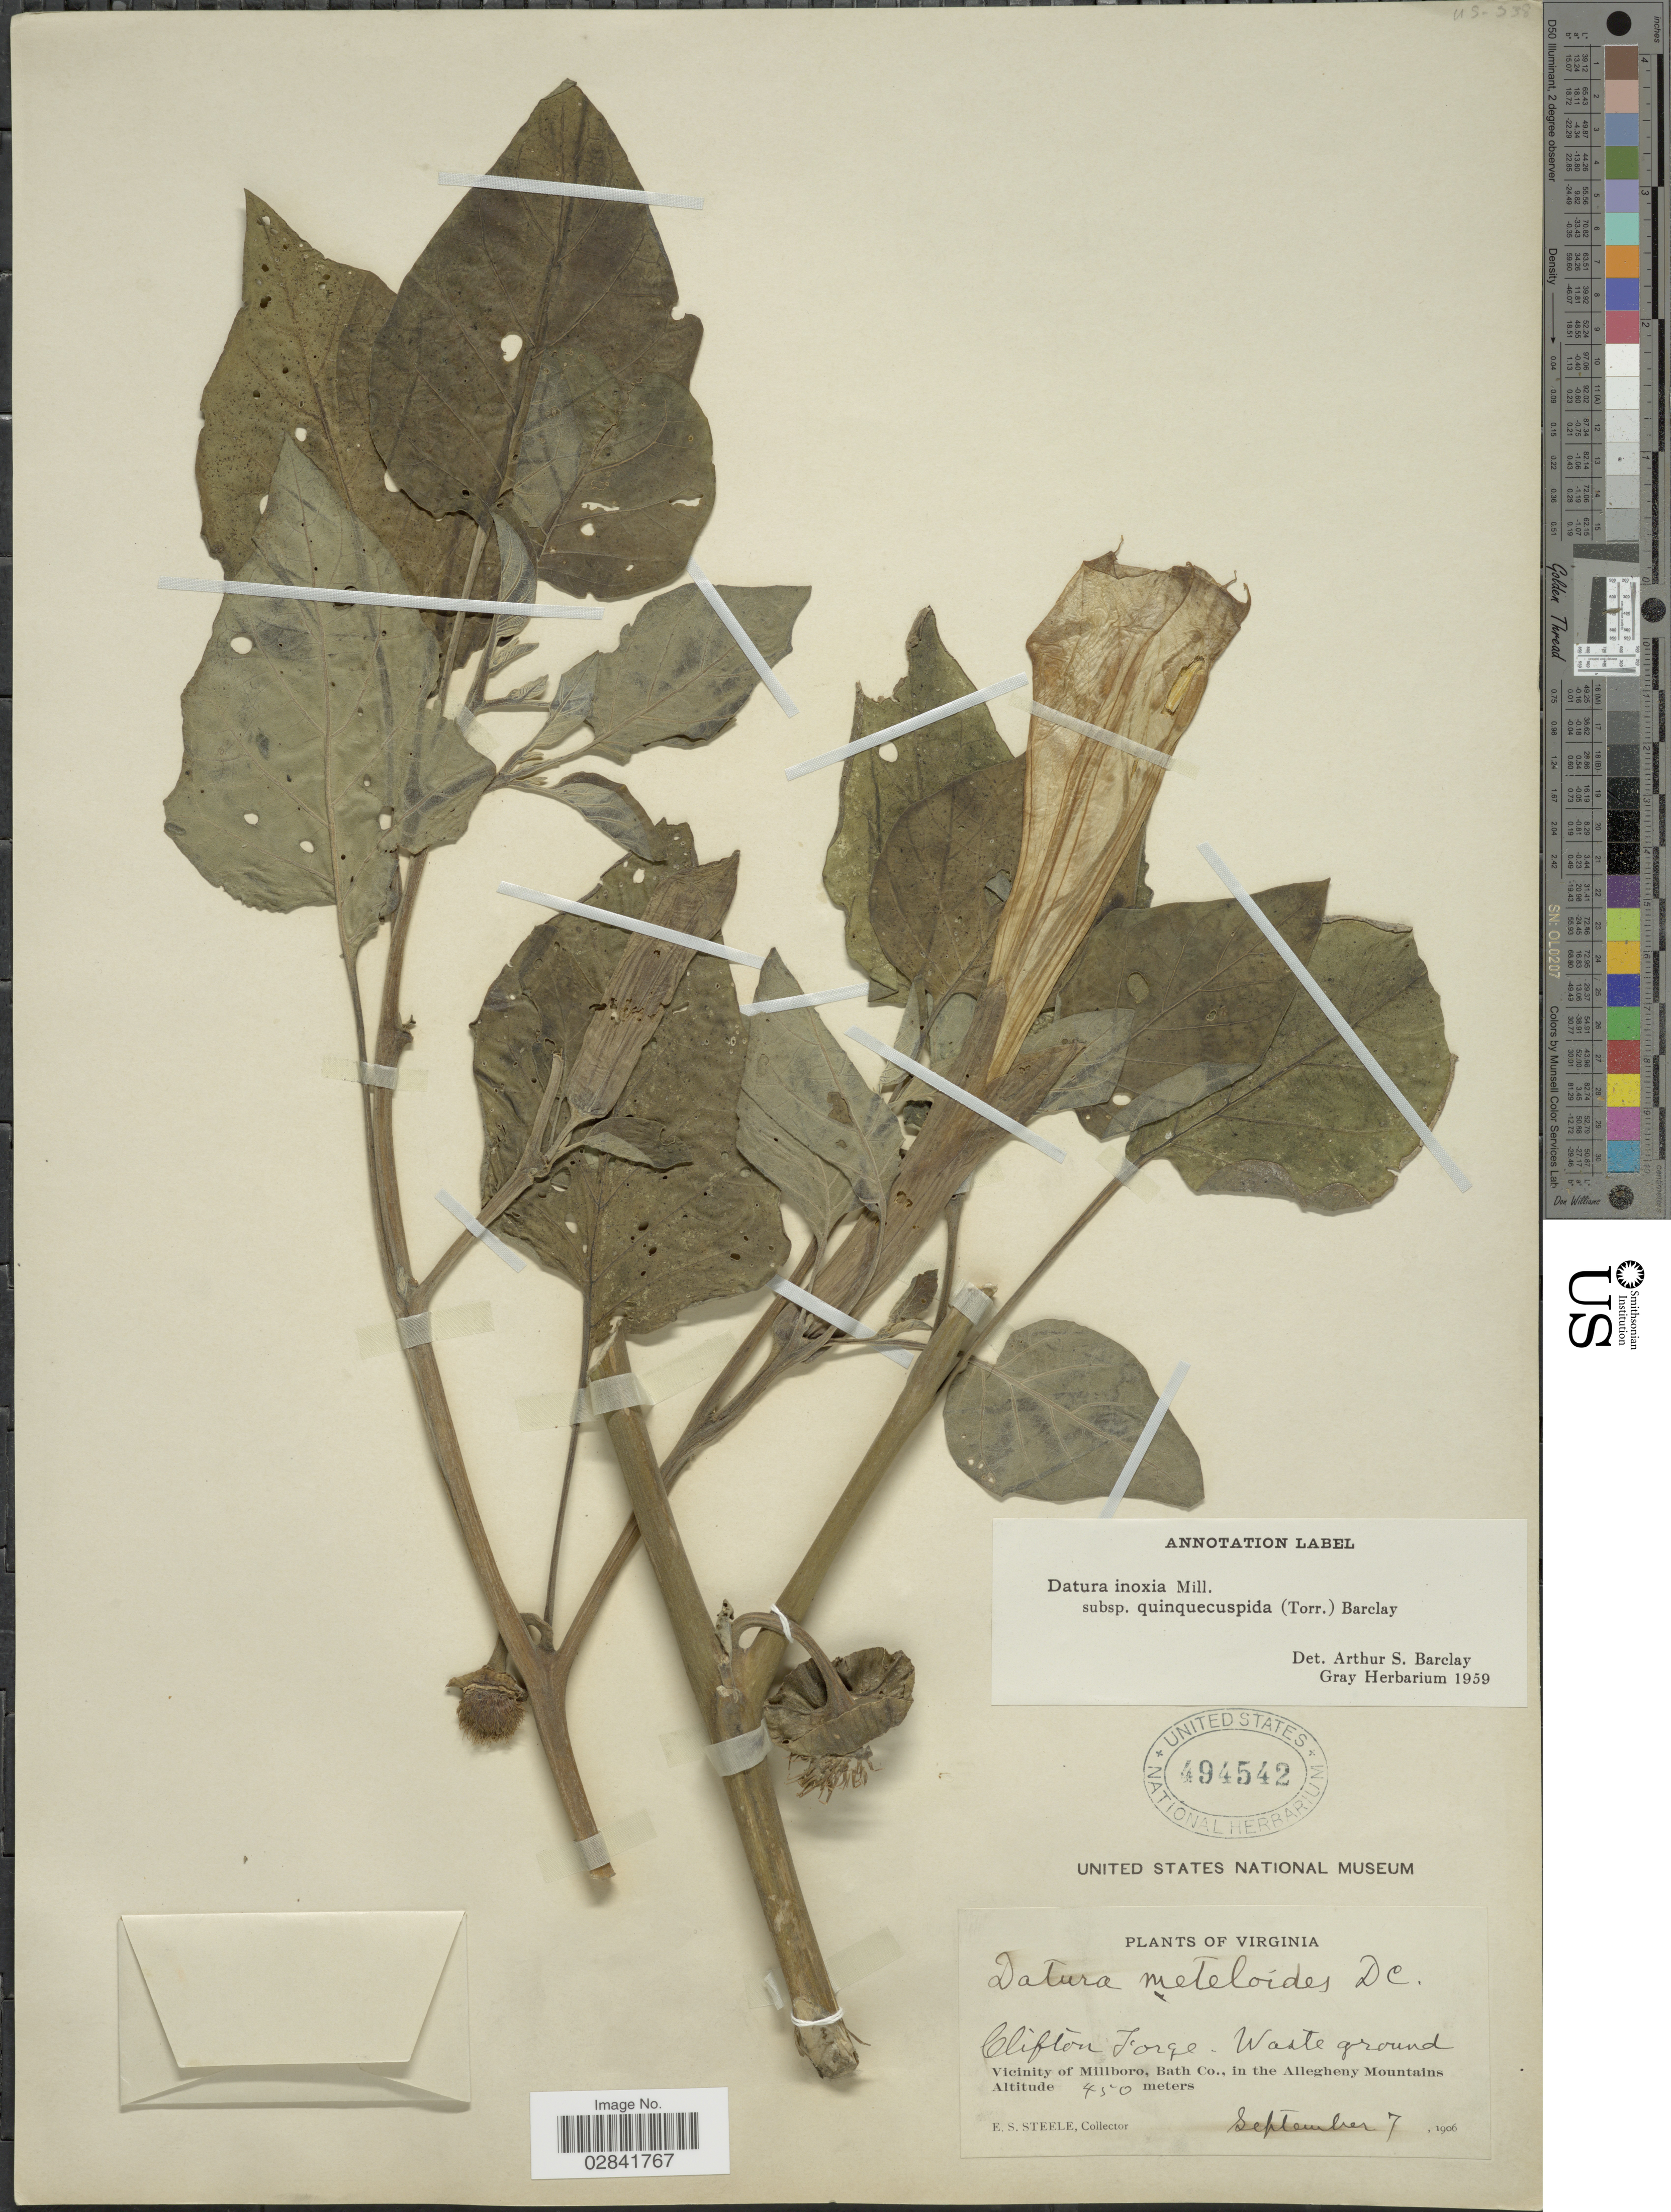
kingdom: Plantae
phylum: Tracheophyta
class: Magnoliopsida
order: Solanales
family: Solanaceae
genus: Datura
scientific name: Datura innoxia subsp. quinquecuspidata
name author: (Torr.) A.S. Barclay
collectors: E. Steele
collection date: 1906-09-07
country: United States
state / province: Virginia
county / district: Bath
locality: Clifton Jorge. Vicinity of Millboro, Bath Co., in the Allegheny Mountains.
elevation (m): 450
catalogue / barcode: US 494542